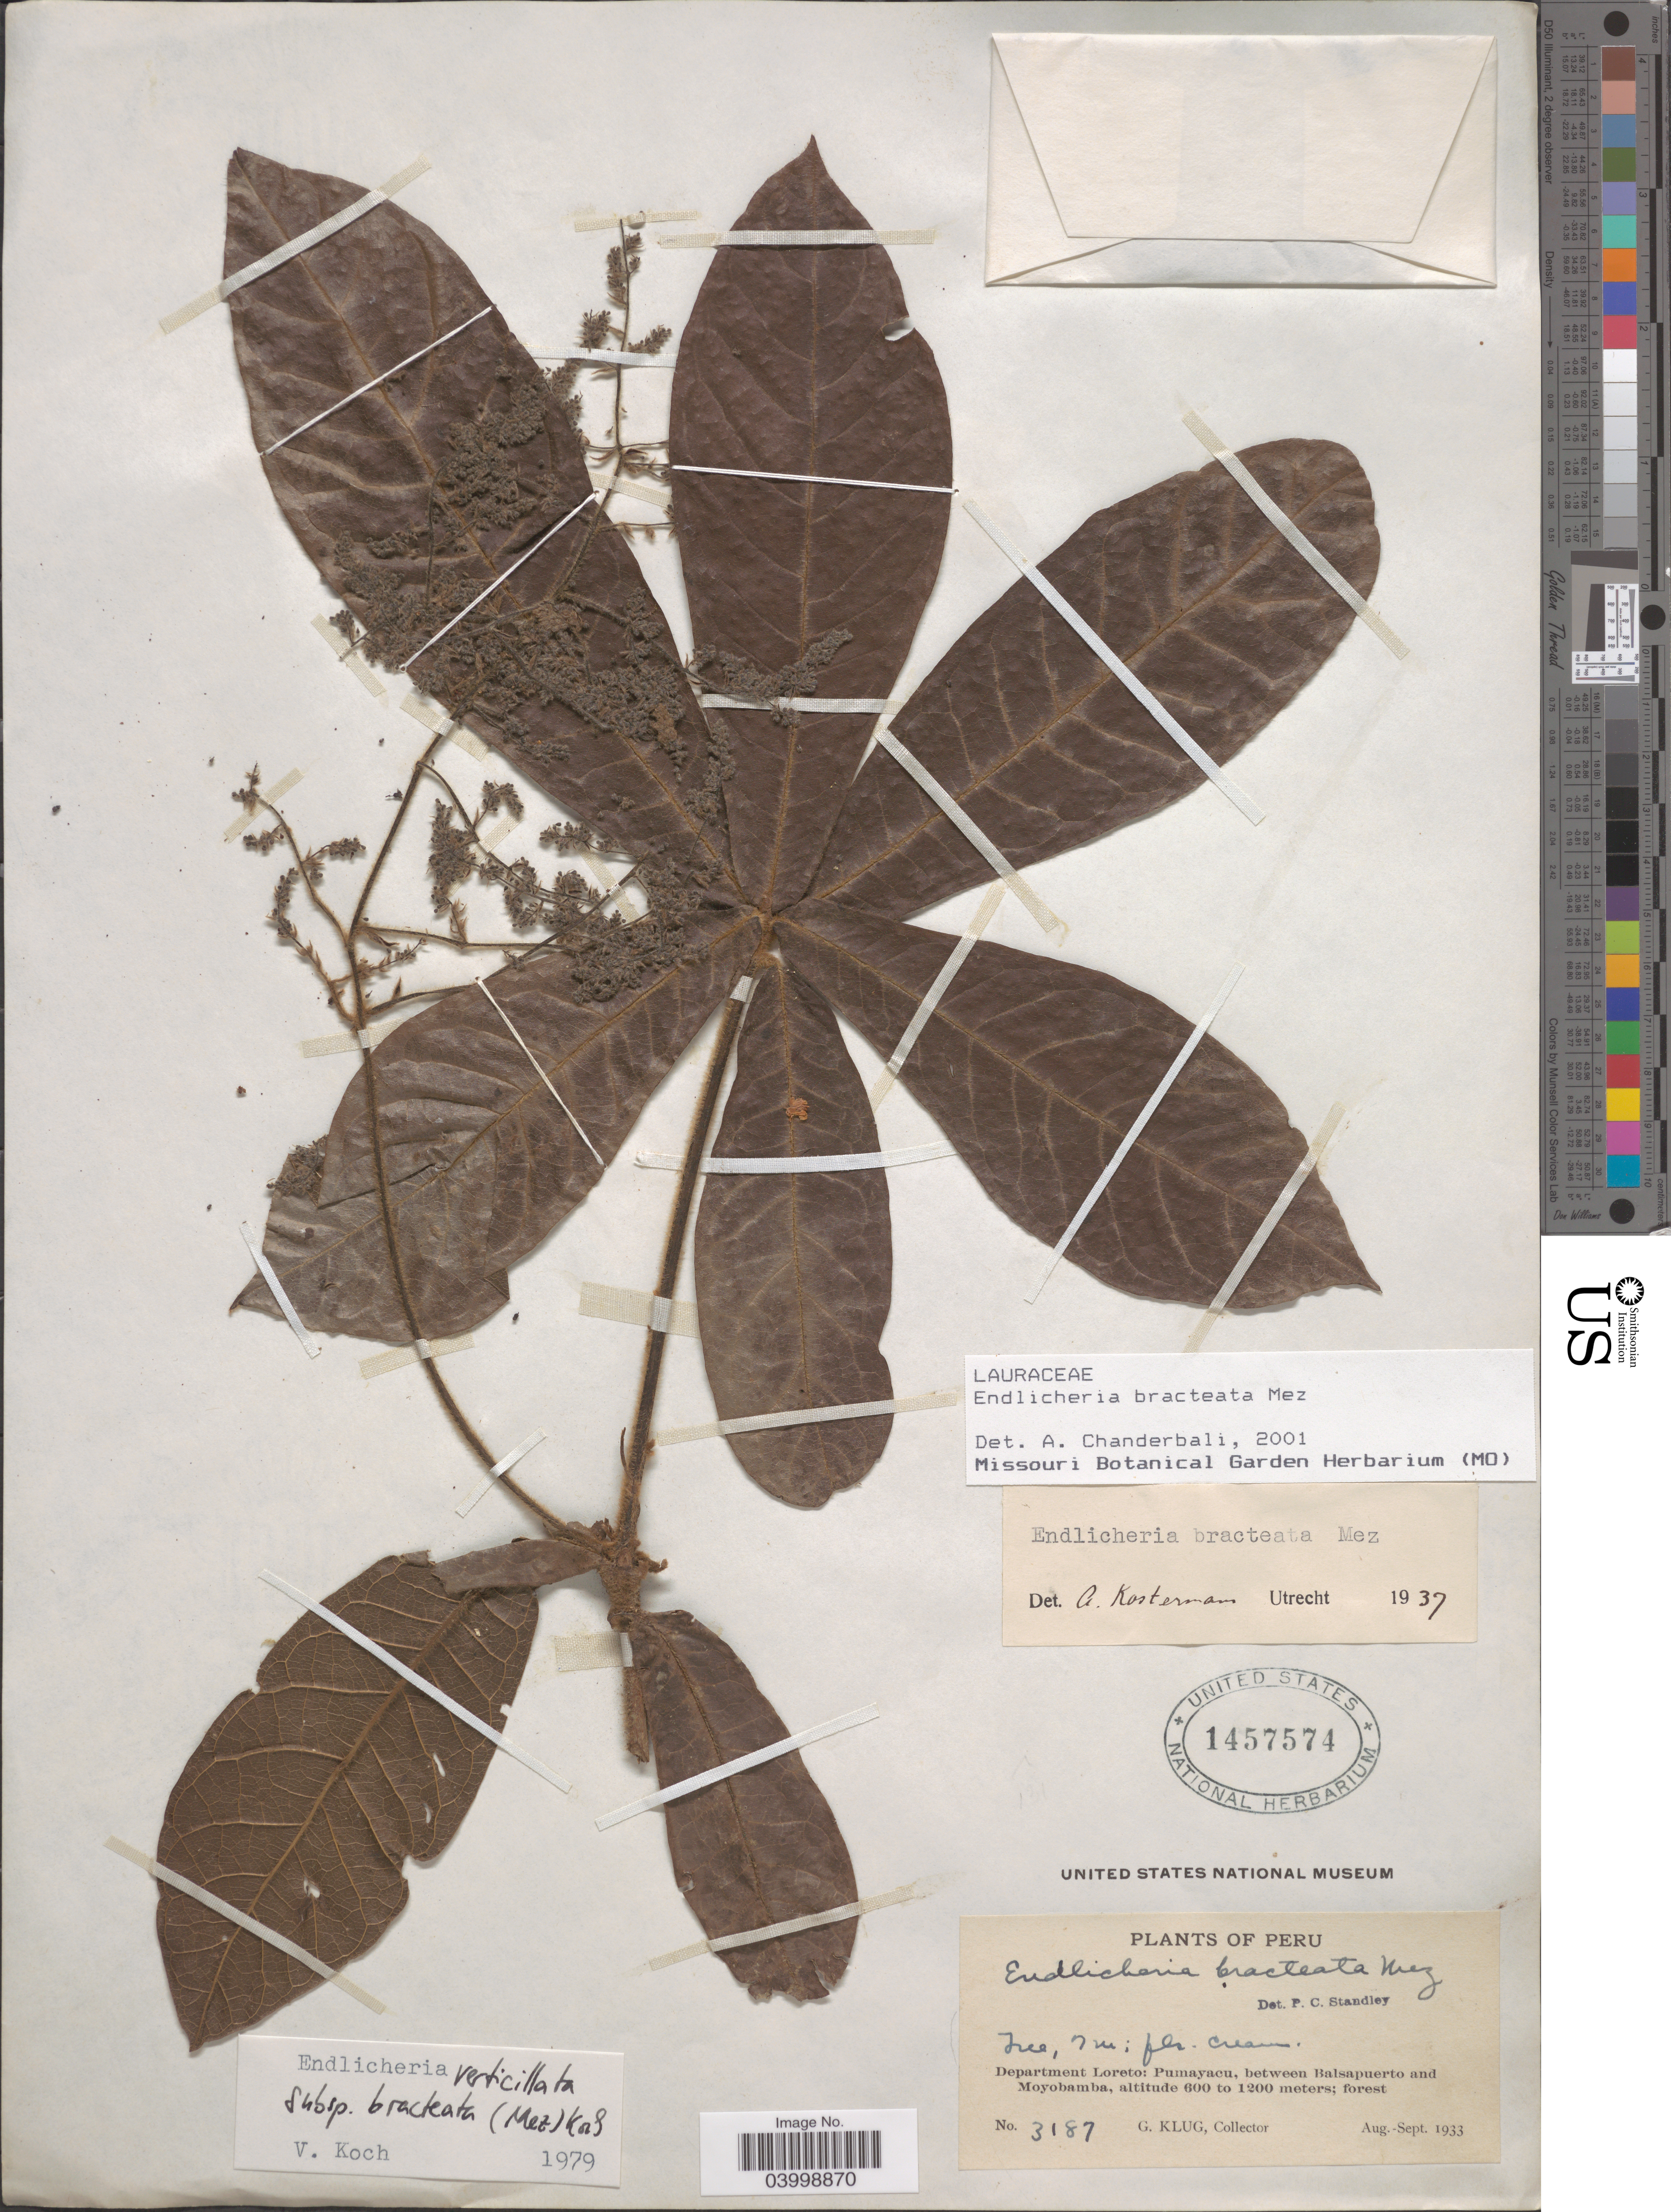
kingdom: Plantae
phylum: Tracheophyta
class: Magnoliopsida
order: Laurales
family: Lauraceae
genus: Endlicheria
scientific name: Endlicheria bracteata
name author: Mez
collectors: G. Klug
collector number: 3187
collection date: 1933-08/1933-09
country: Peru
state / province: Loreto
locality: Department Loreto: Pumayacu, between Balsapuerto and Moyobamba.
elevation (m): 600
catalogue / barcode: US 1457574